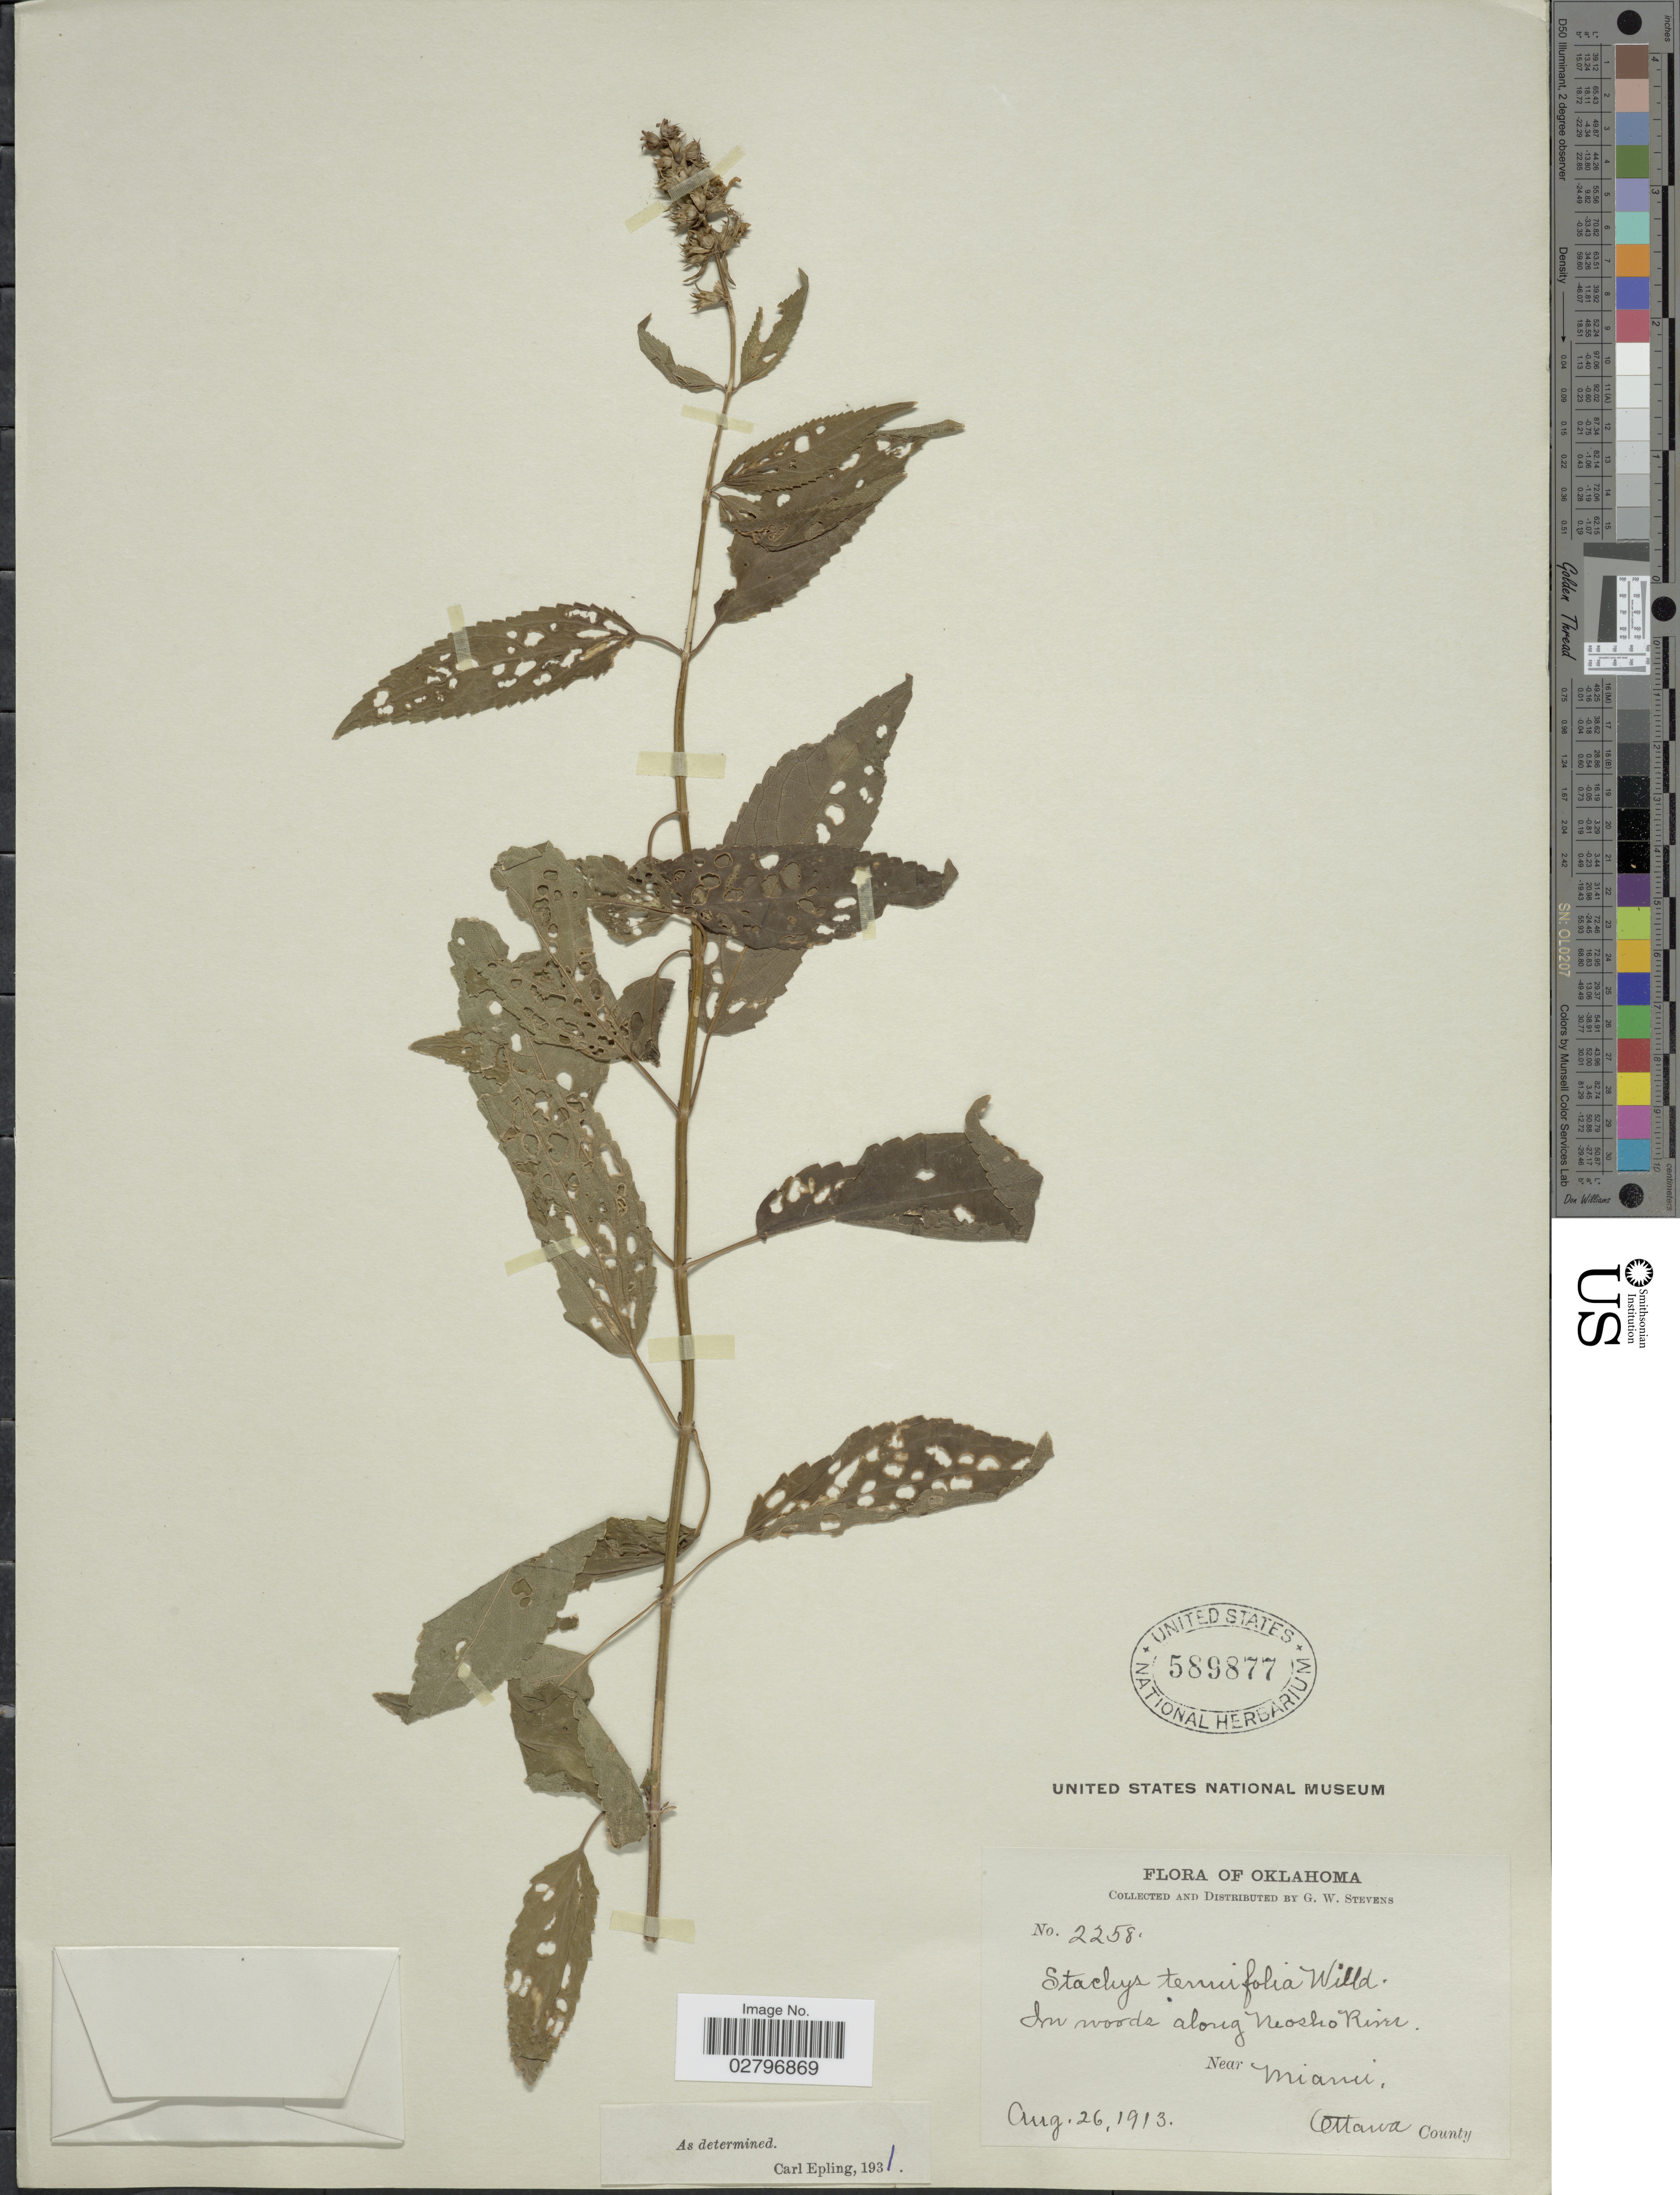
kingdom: Plantae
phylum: Tracheophyta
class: Magnoliopsida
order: Lamiales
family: Lamiaceae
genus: Stachys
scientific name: Stachys tenuifolia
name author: Willd.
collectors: G. W. Stevens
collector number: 2258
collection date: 1913-08-26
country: United States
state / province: Oklahoma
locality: In woods along Neosho River, Near Miami, Ottawa County.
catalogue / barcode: US 589877